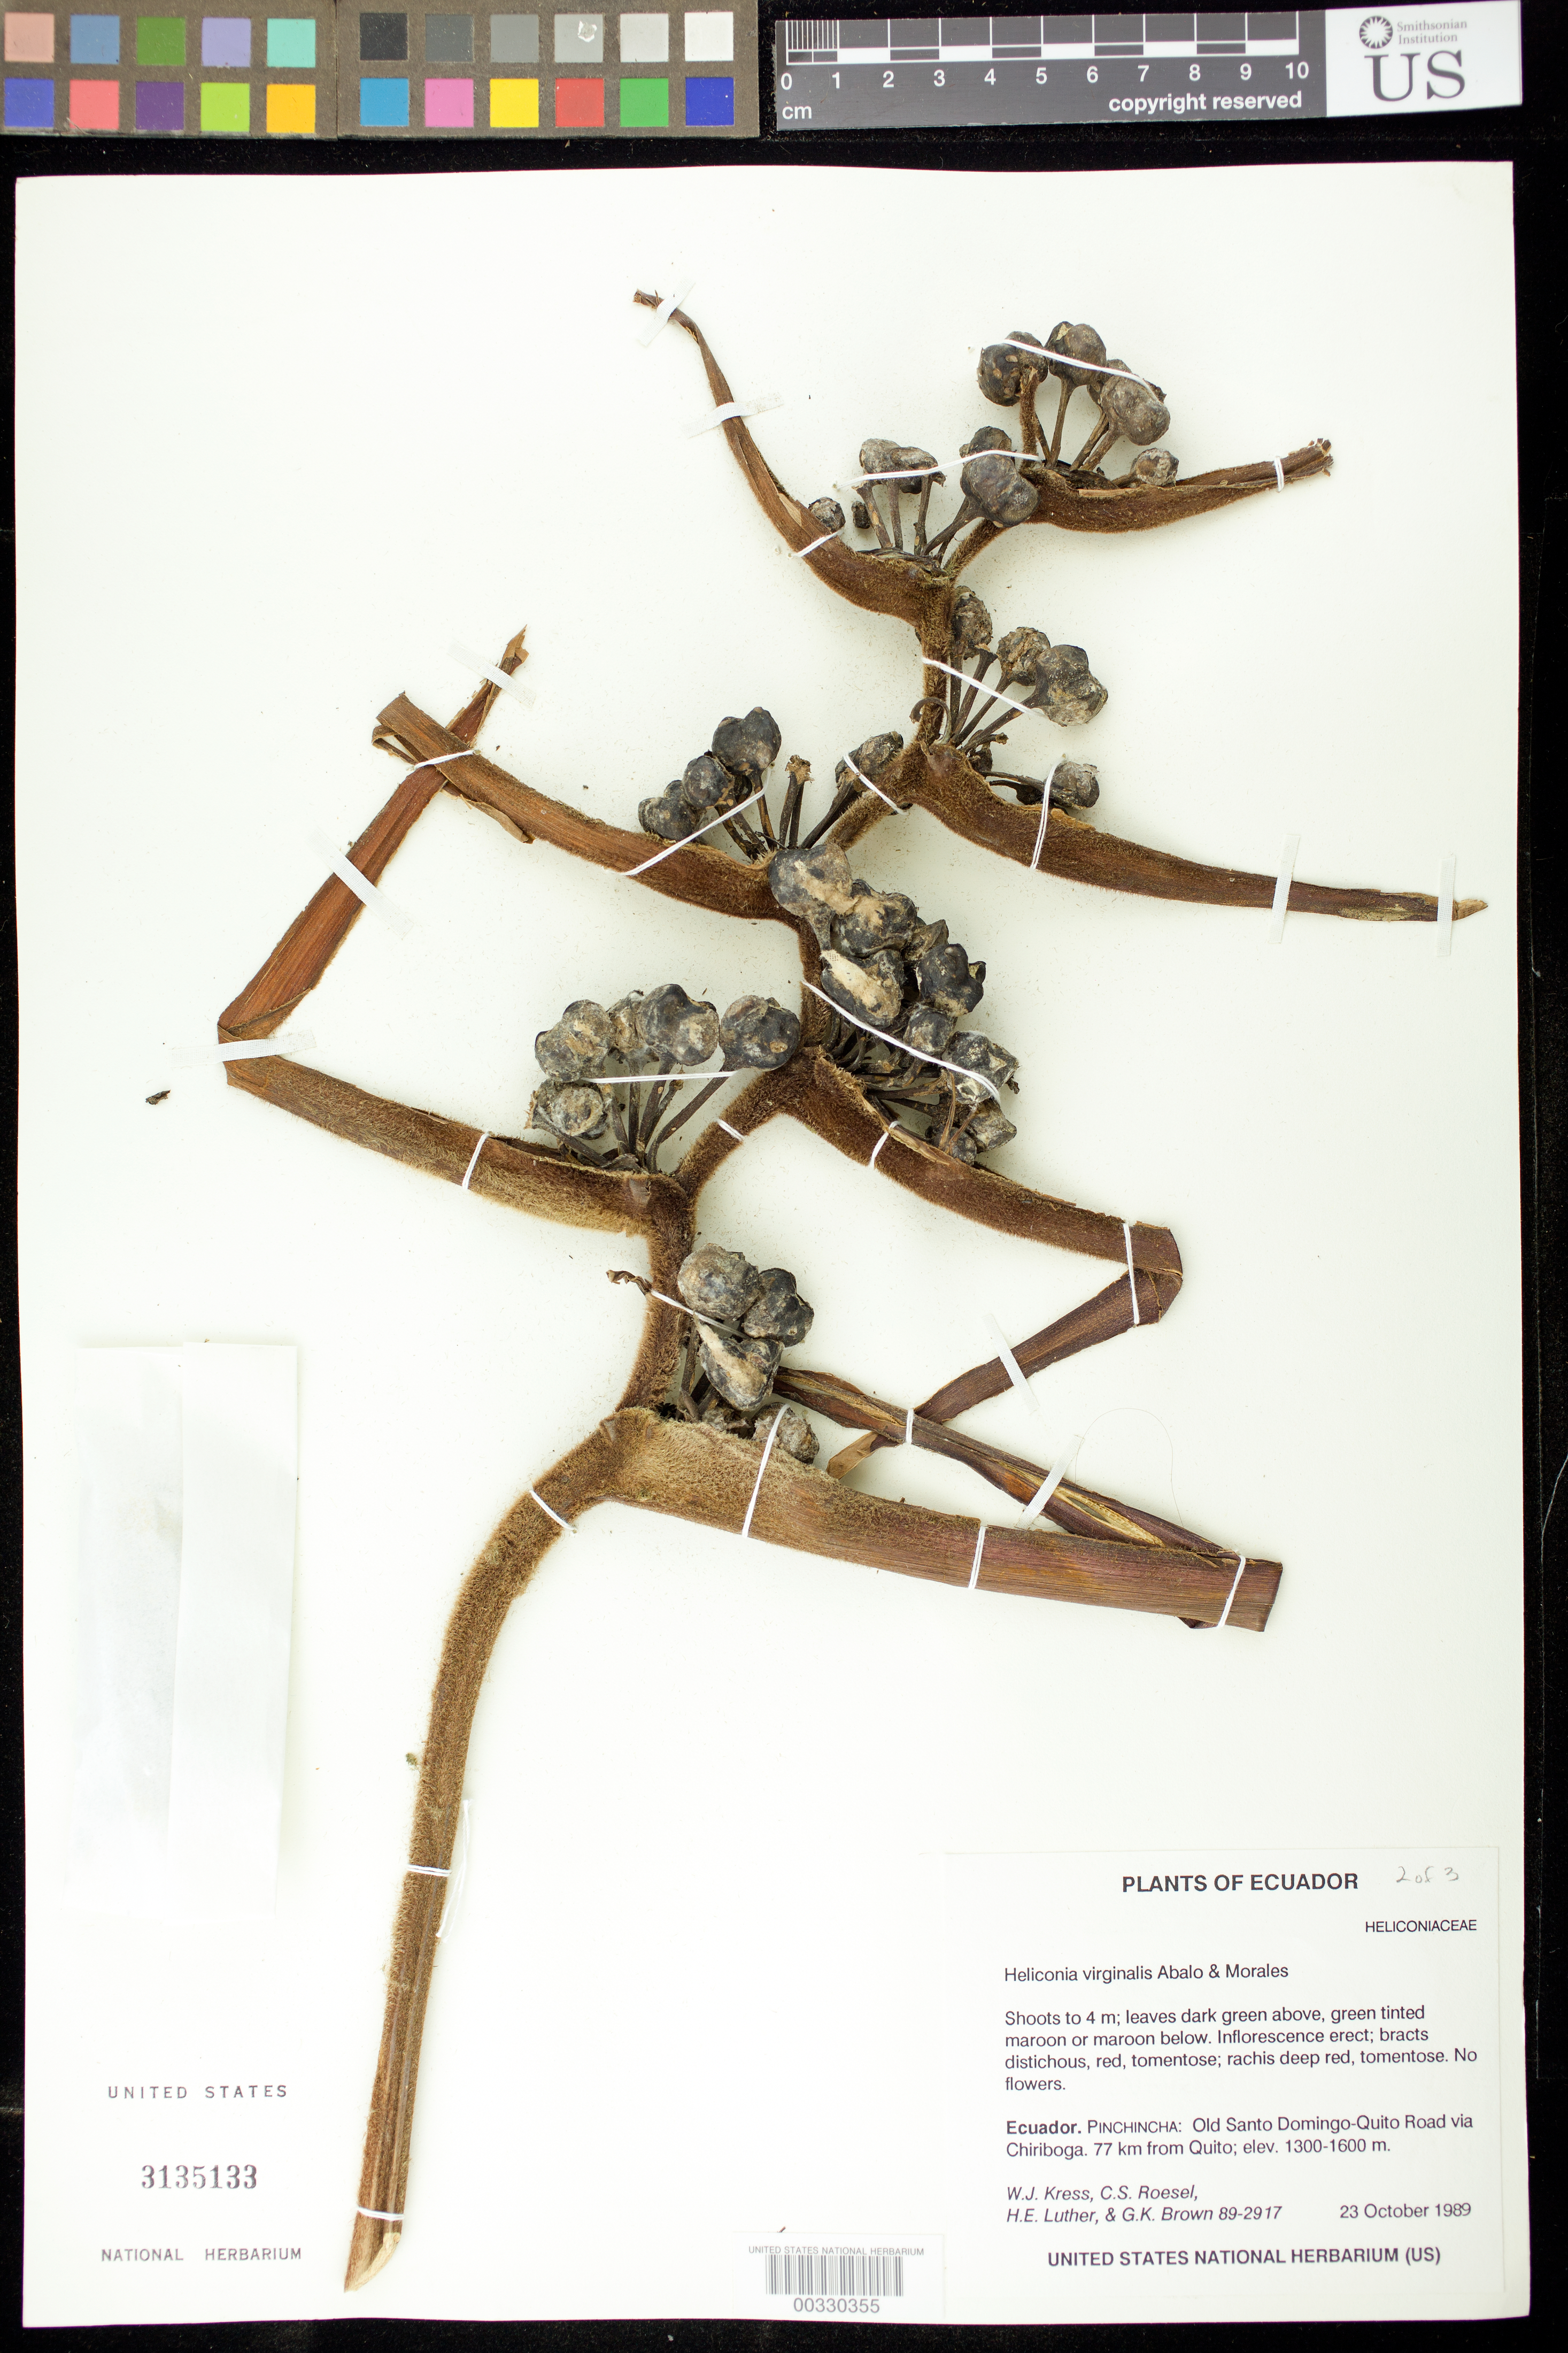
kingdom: Plantae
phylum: Tracheophyta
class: Liliopsida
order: Zingiberales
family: Heliconiaceae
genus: Heliconia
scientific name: Heliconia virginalis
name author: Abalo & G. Morales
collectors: W. J. Kress, C. S. Roesel, Harry E. Luther & G. K. Brown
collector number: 89-2917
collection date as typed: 23 Oct 1989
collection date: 1989-10-23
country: Ecuador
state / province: Pichincha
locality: Old Santo Domingo-quito road via chiriboga, 77 km from quito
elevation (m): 1300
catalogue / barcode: US 3135133